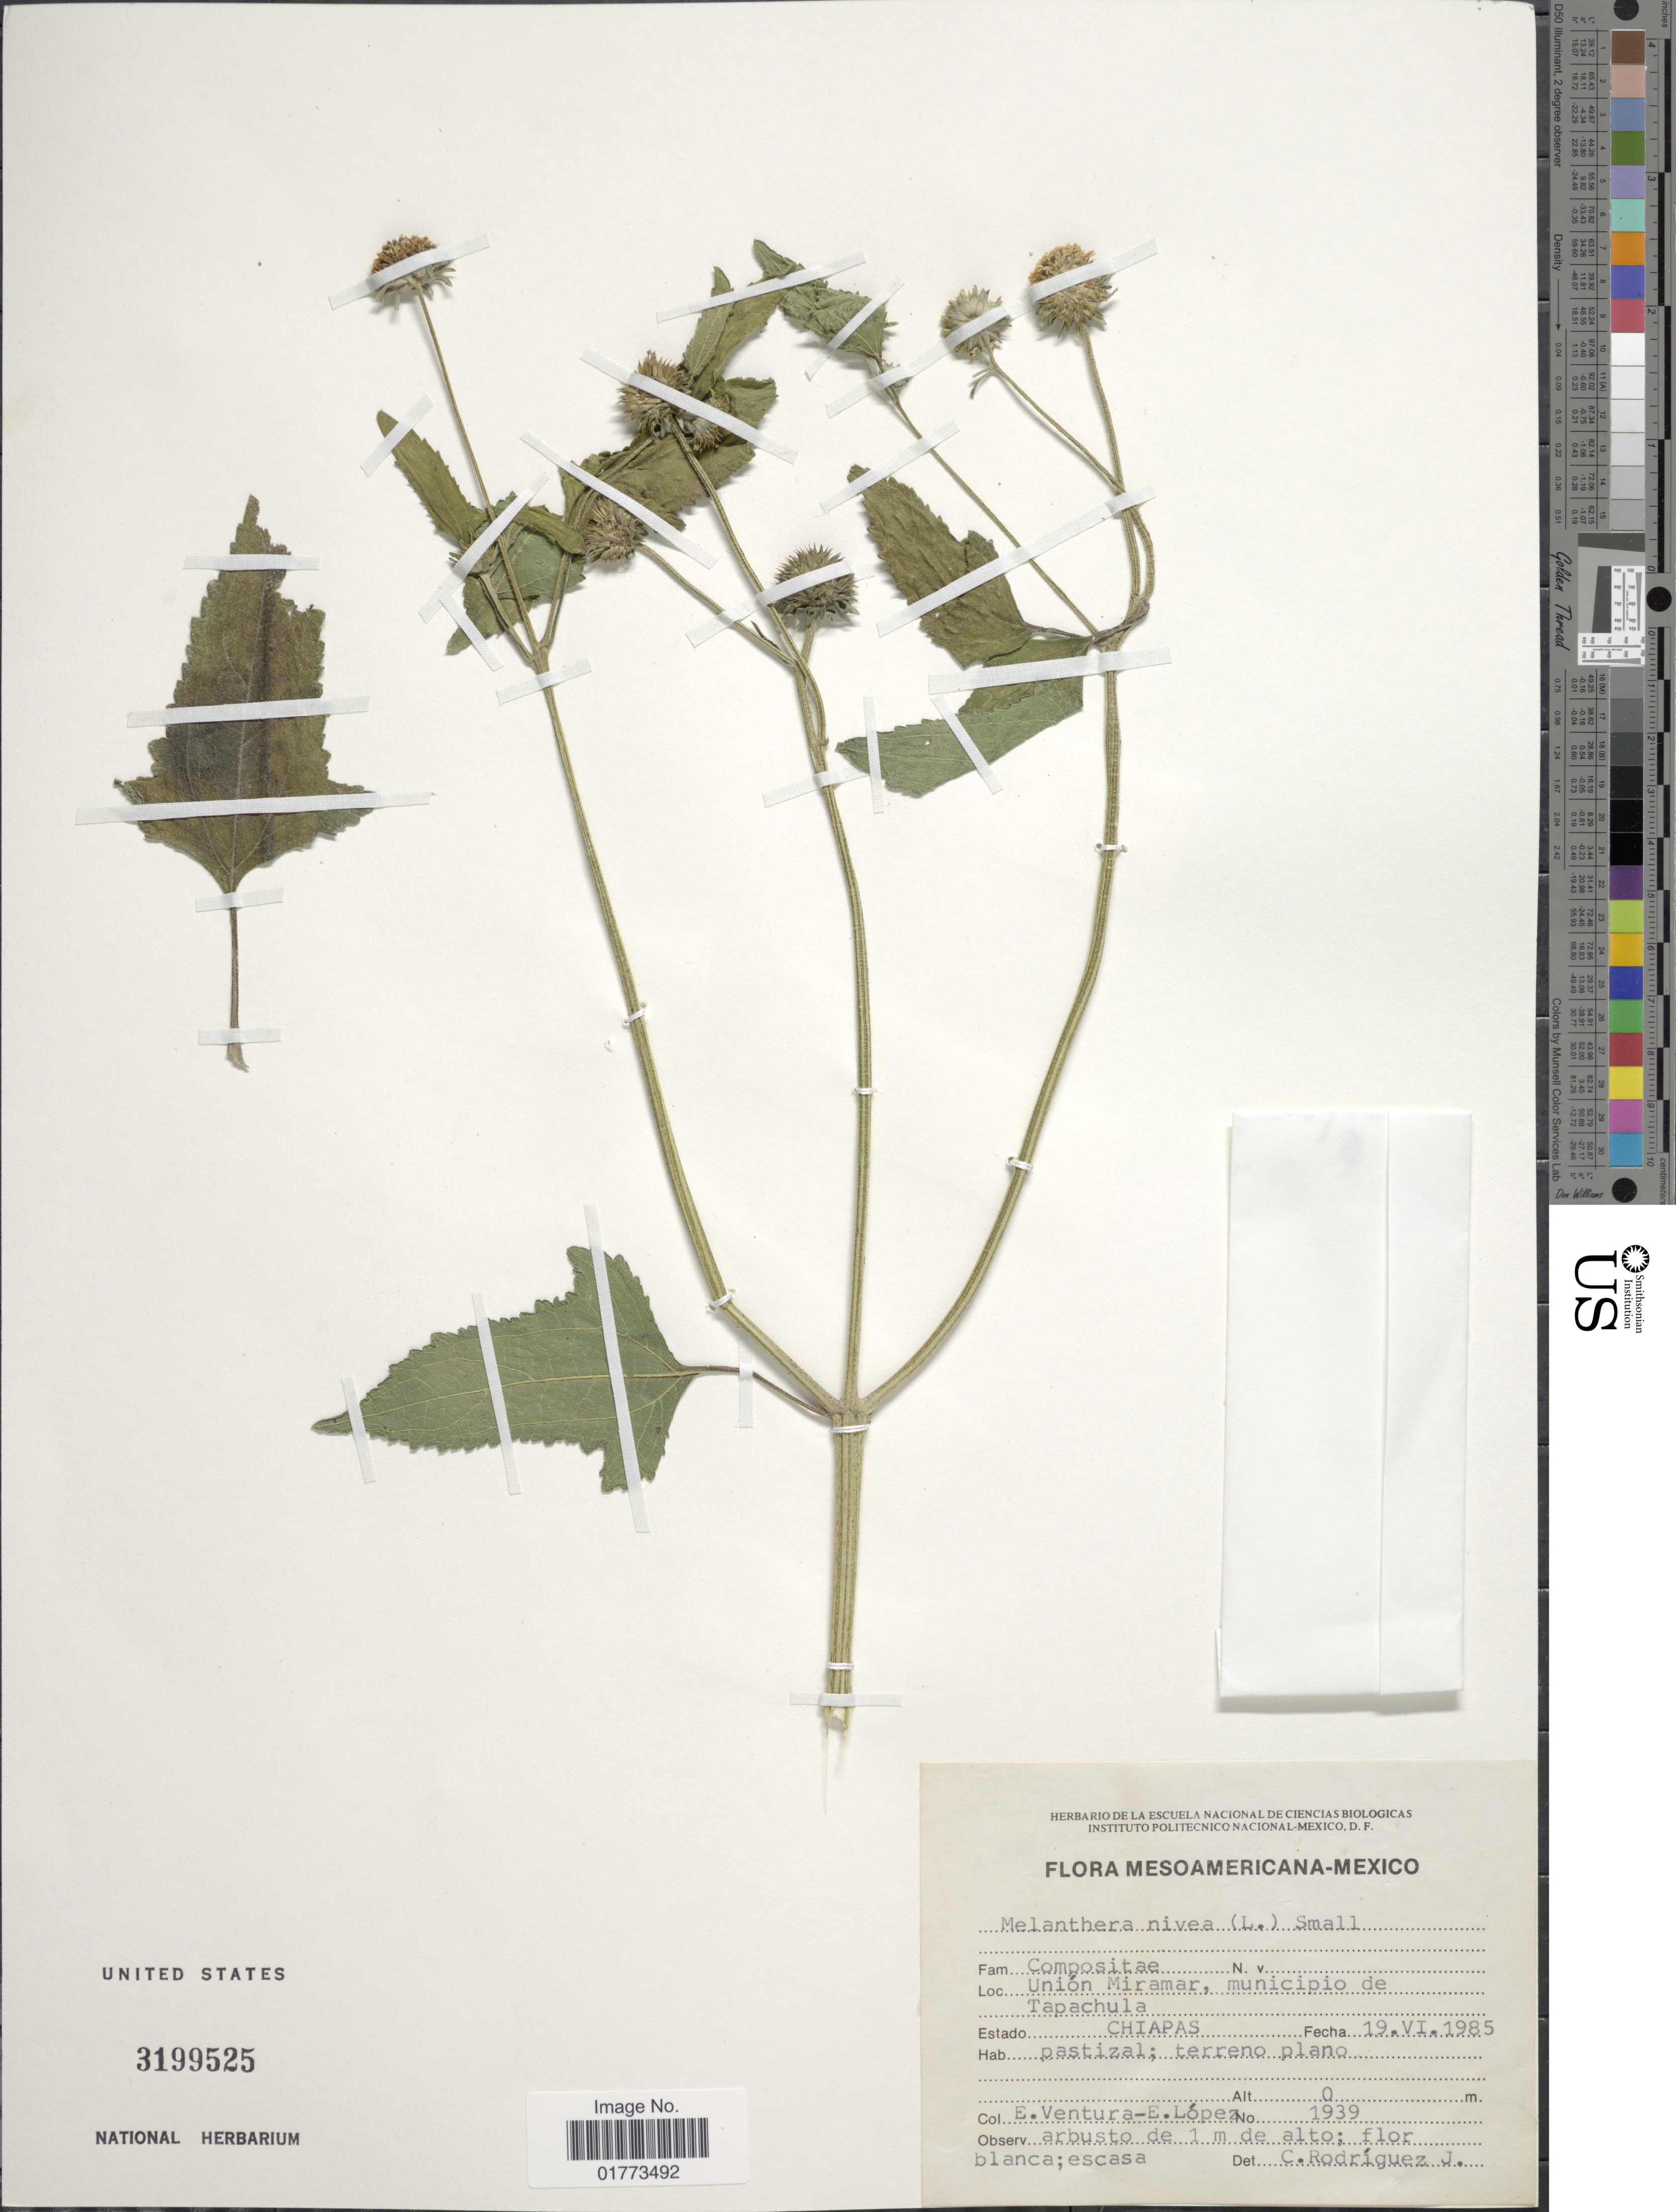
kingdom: Plantae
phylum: Tracheophyta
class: Magnoliopsida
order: Asterales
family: Asteraceae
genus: Melanthera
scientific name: Melanthera nivea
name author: (L.) Small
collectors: E. Ventura & E. López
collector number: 1939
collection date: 1985-06-19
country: Mexico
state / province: Chiapas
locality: Unión Miramar, municipio Tapachula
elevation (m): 0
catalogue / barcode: US 3195525